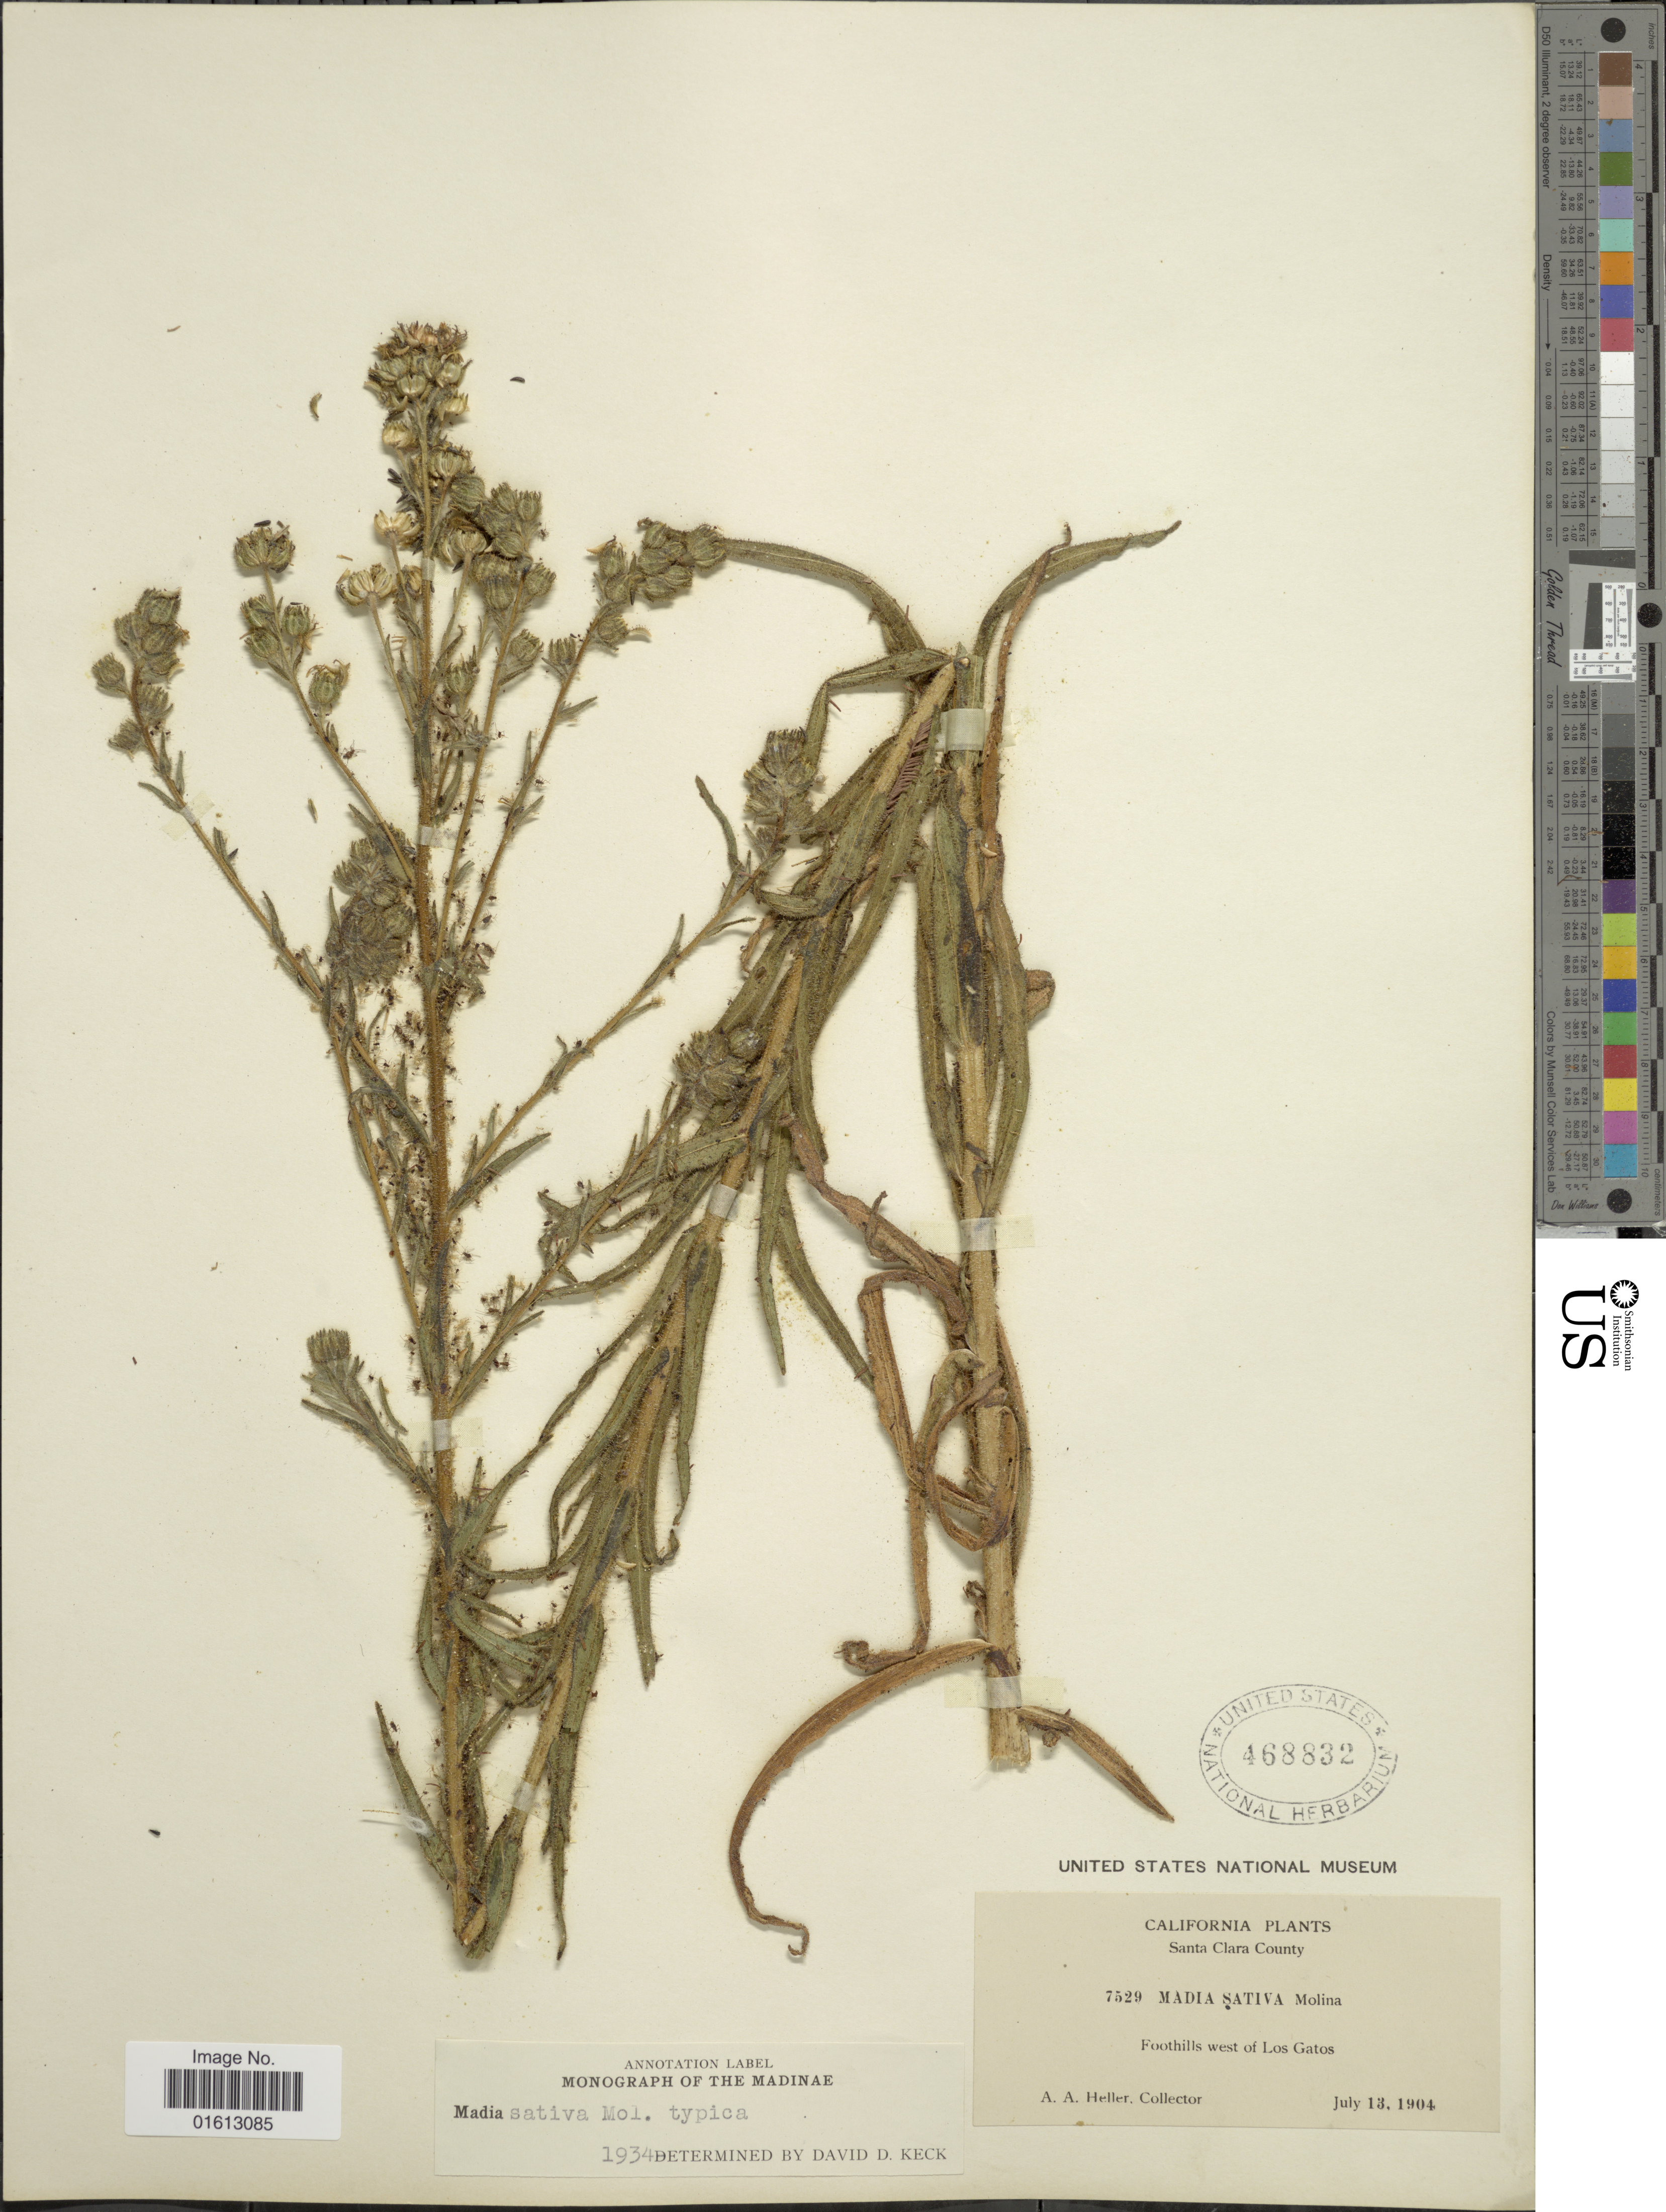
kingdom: Plantae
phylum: Tracheophyta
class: Magnoliopsida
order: Asterales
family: Asteraceae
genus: Madia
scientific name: Madia sativa subsp. sativa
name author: Molina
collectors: A. A. Heller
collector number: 7529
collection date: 1904-07-13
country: United States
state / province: California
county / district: Santa Clara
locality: California, Santa Clara County, Foothills west of Los Gatos.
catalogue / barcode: US 468832